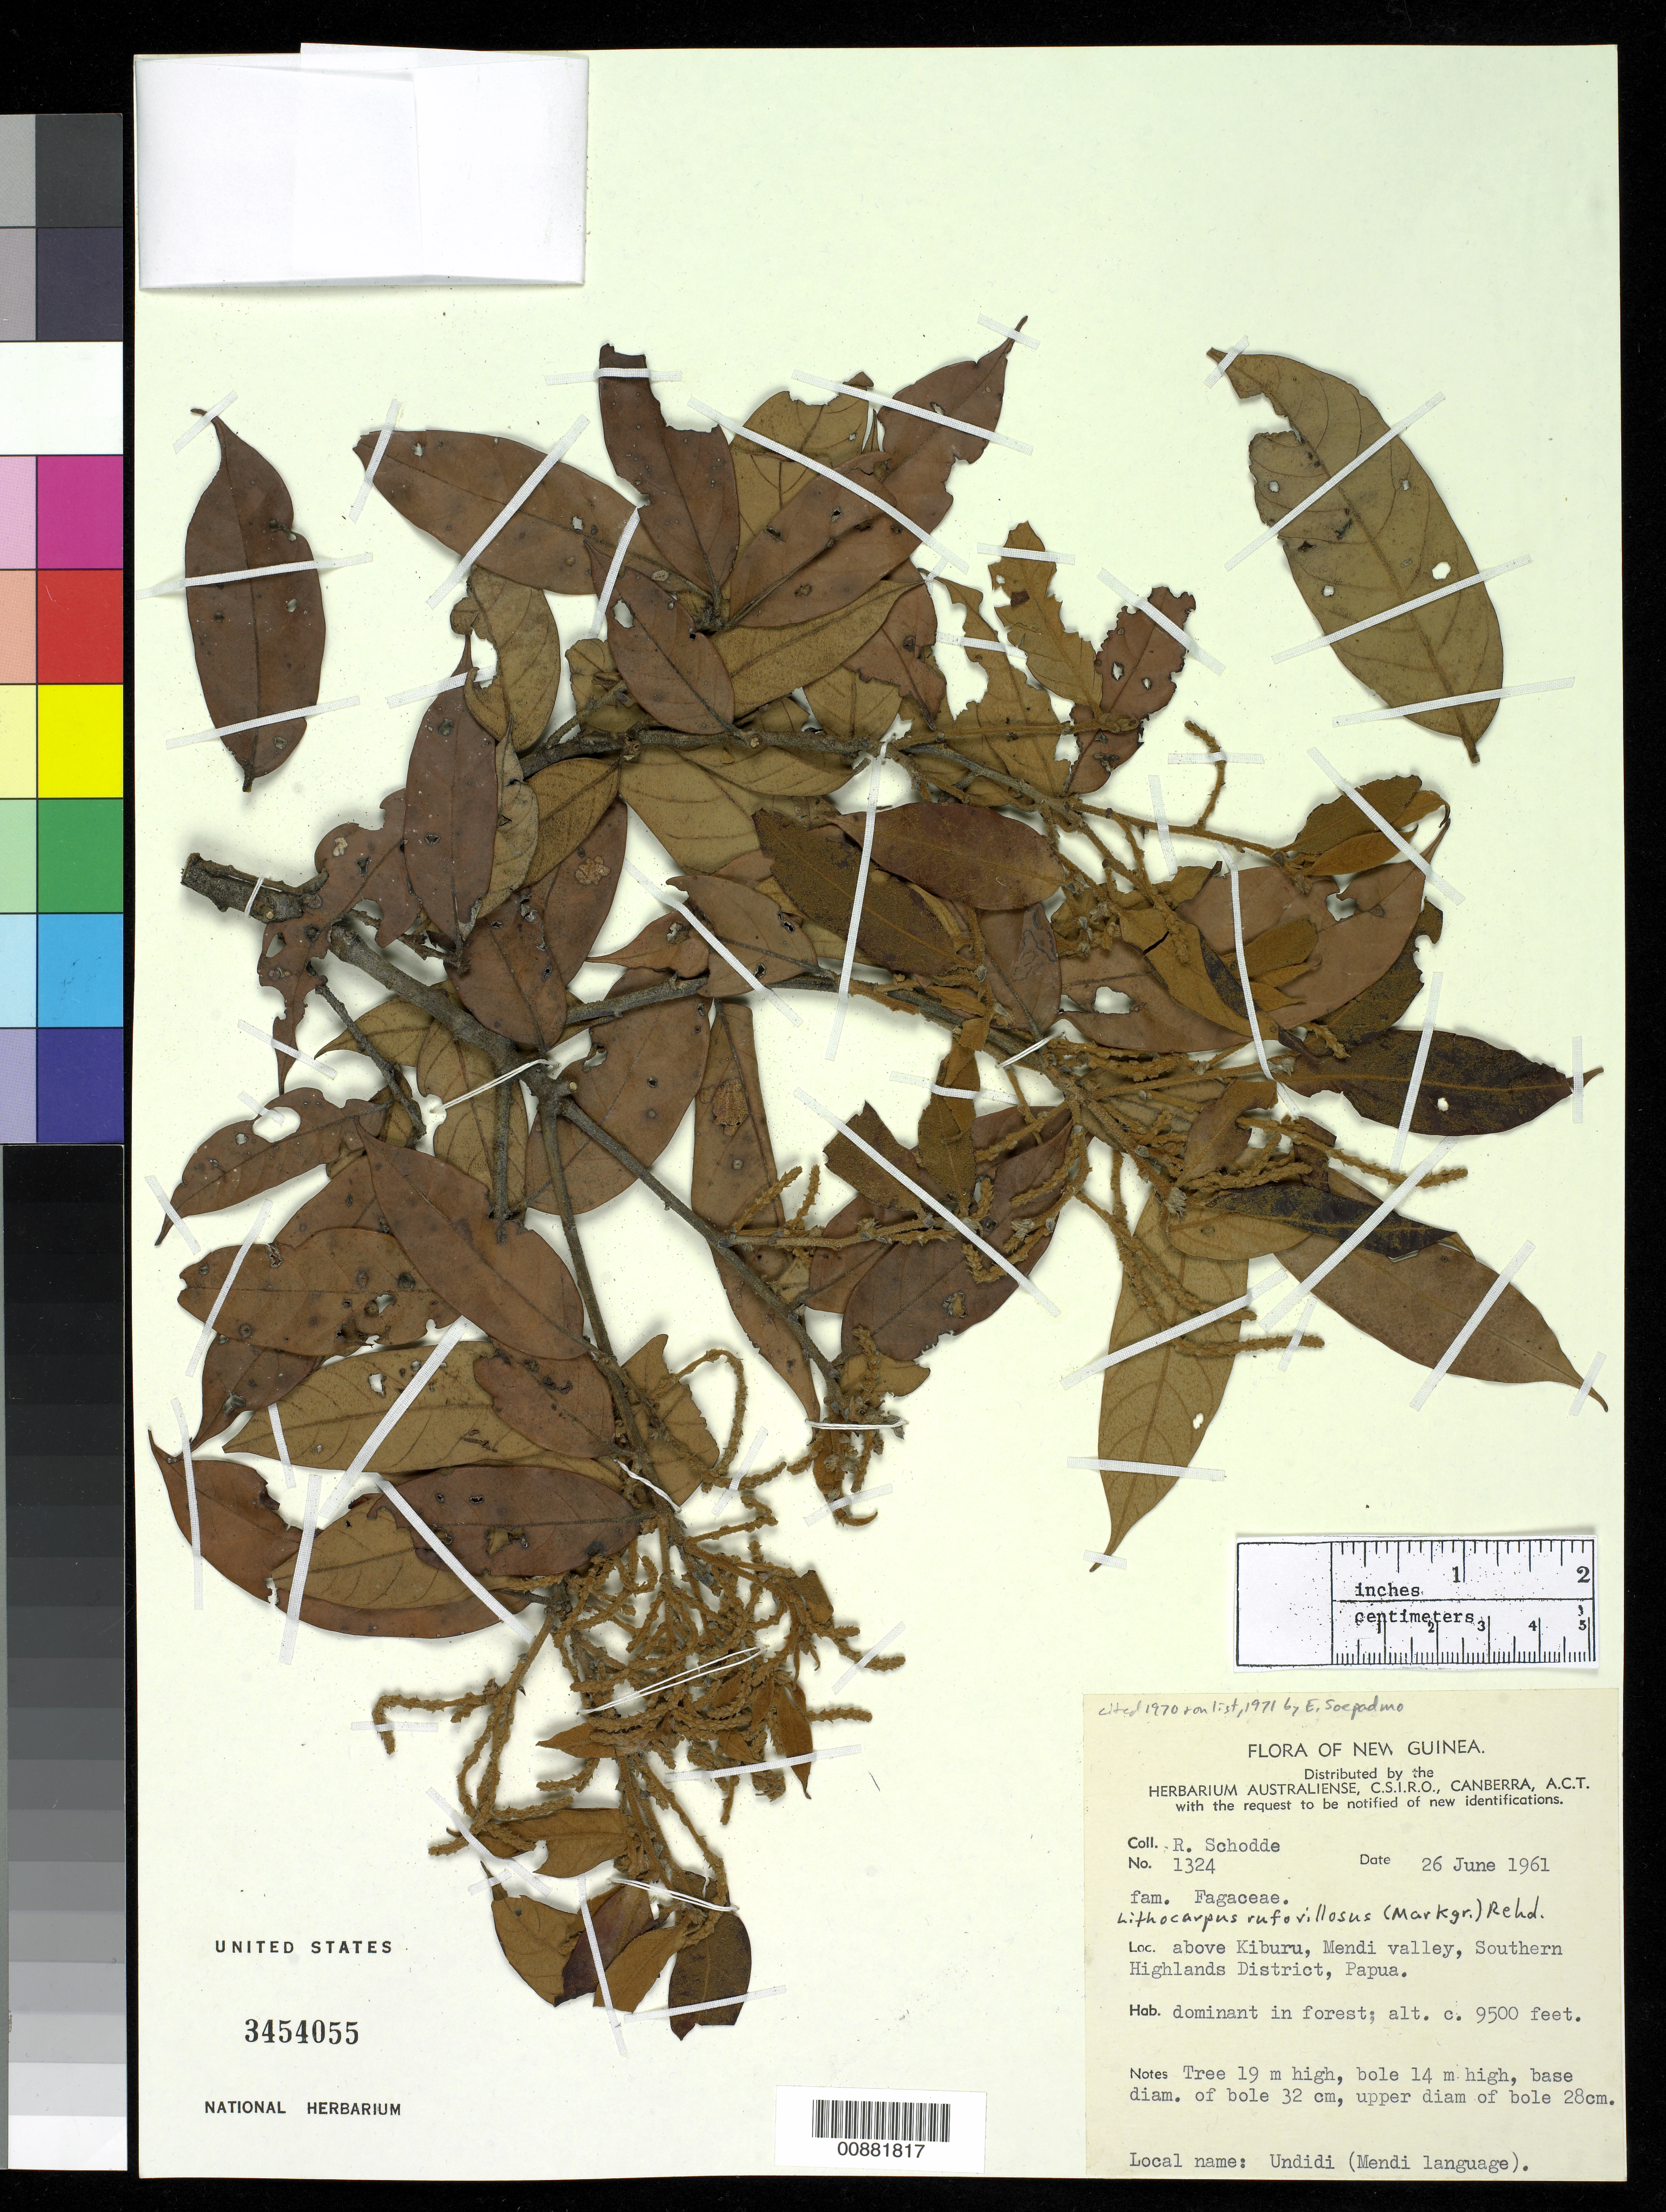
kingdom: Plantae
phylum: Tracheophyta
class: Magnoliopsida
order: Fagales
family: Fagaceae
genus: Lithocarpus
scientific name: Lithocarpus rufovillosus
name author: (Markgr.) Rehder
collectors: R. Schodde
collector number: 1324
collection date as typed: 16 Jun 1961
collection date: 1961-06-16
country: Papua New Guinea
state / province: Southern Highlands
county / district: Mendi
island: New Guinea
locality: above Kiburu, Mendi valley, S highlands Dist, Papua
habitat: dominant in forest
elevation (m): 2896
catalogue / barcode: US 3454055